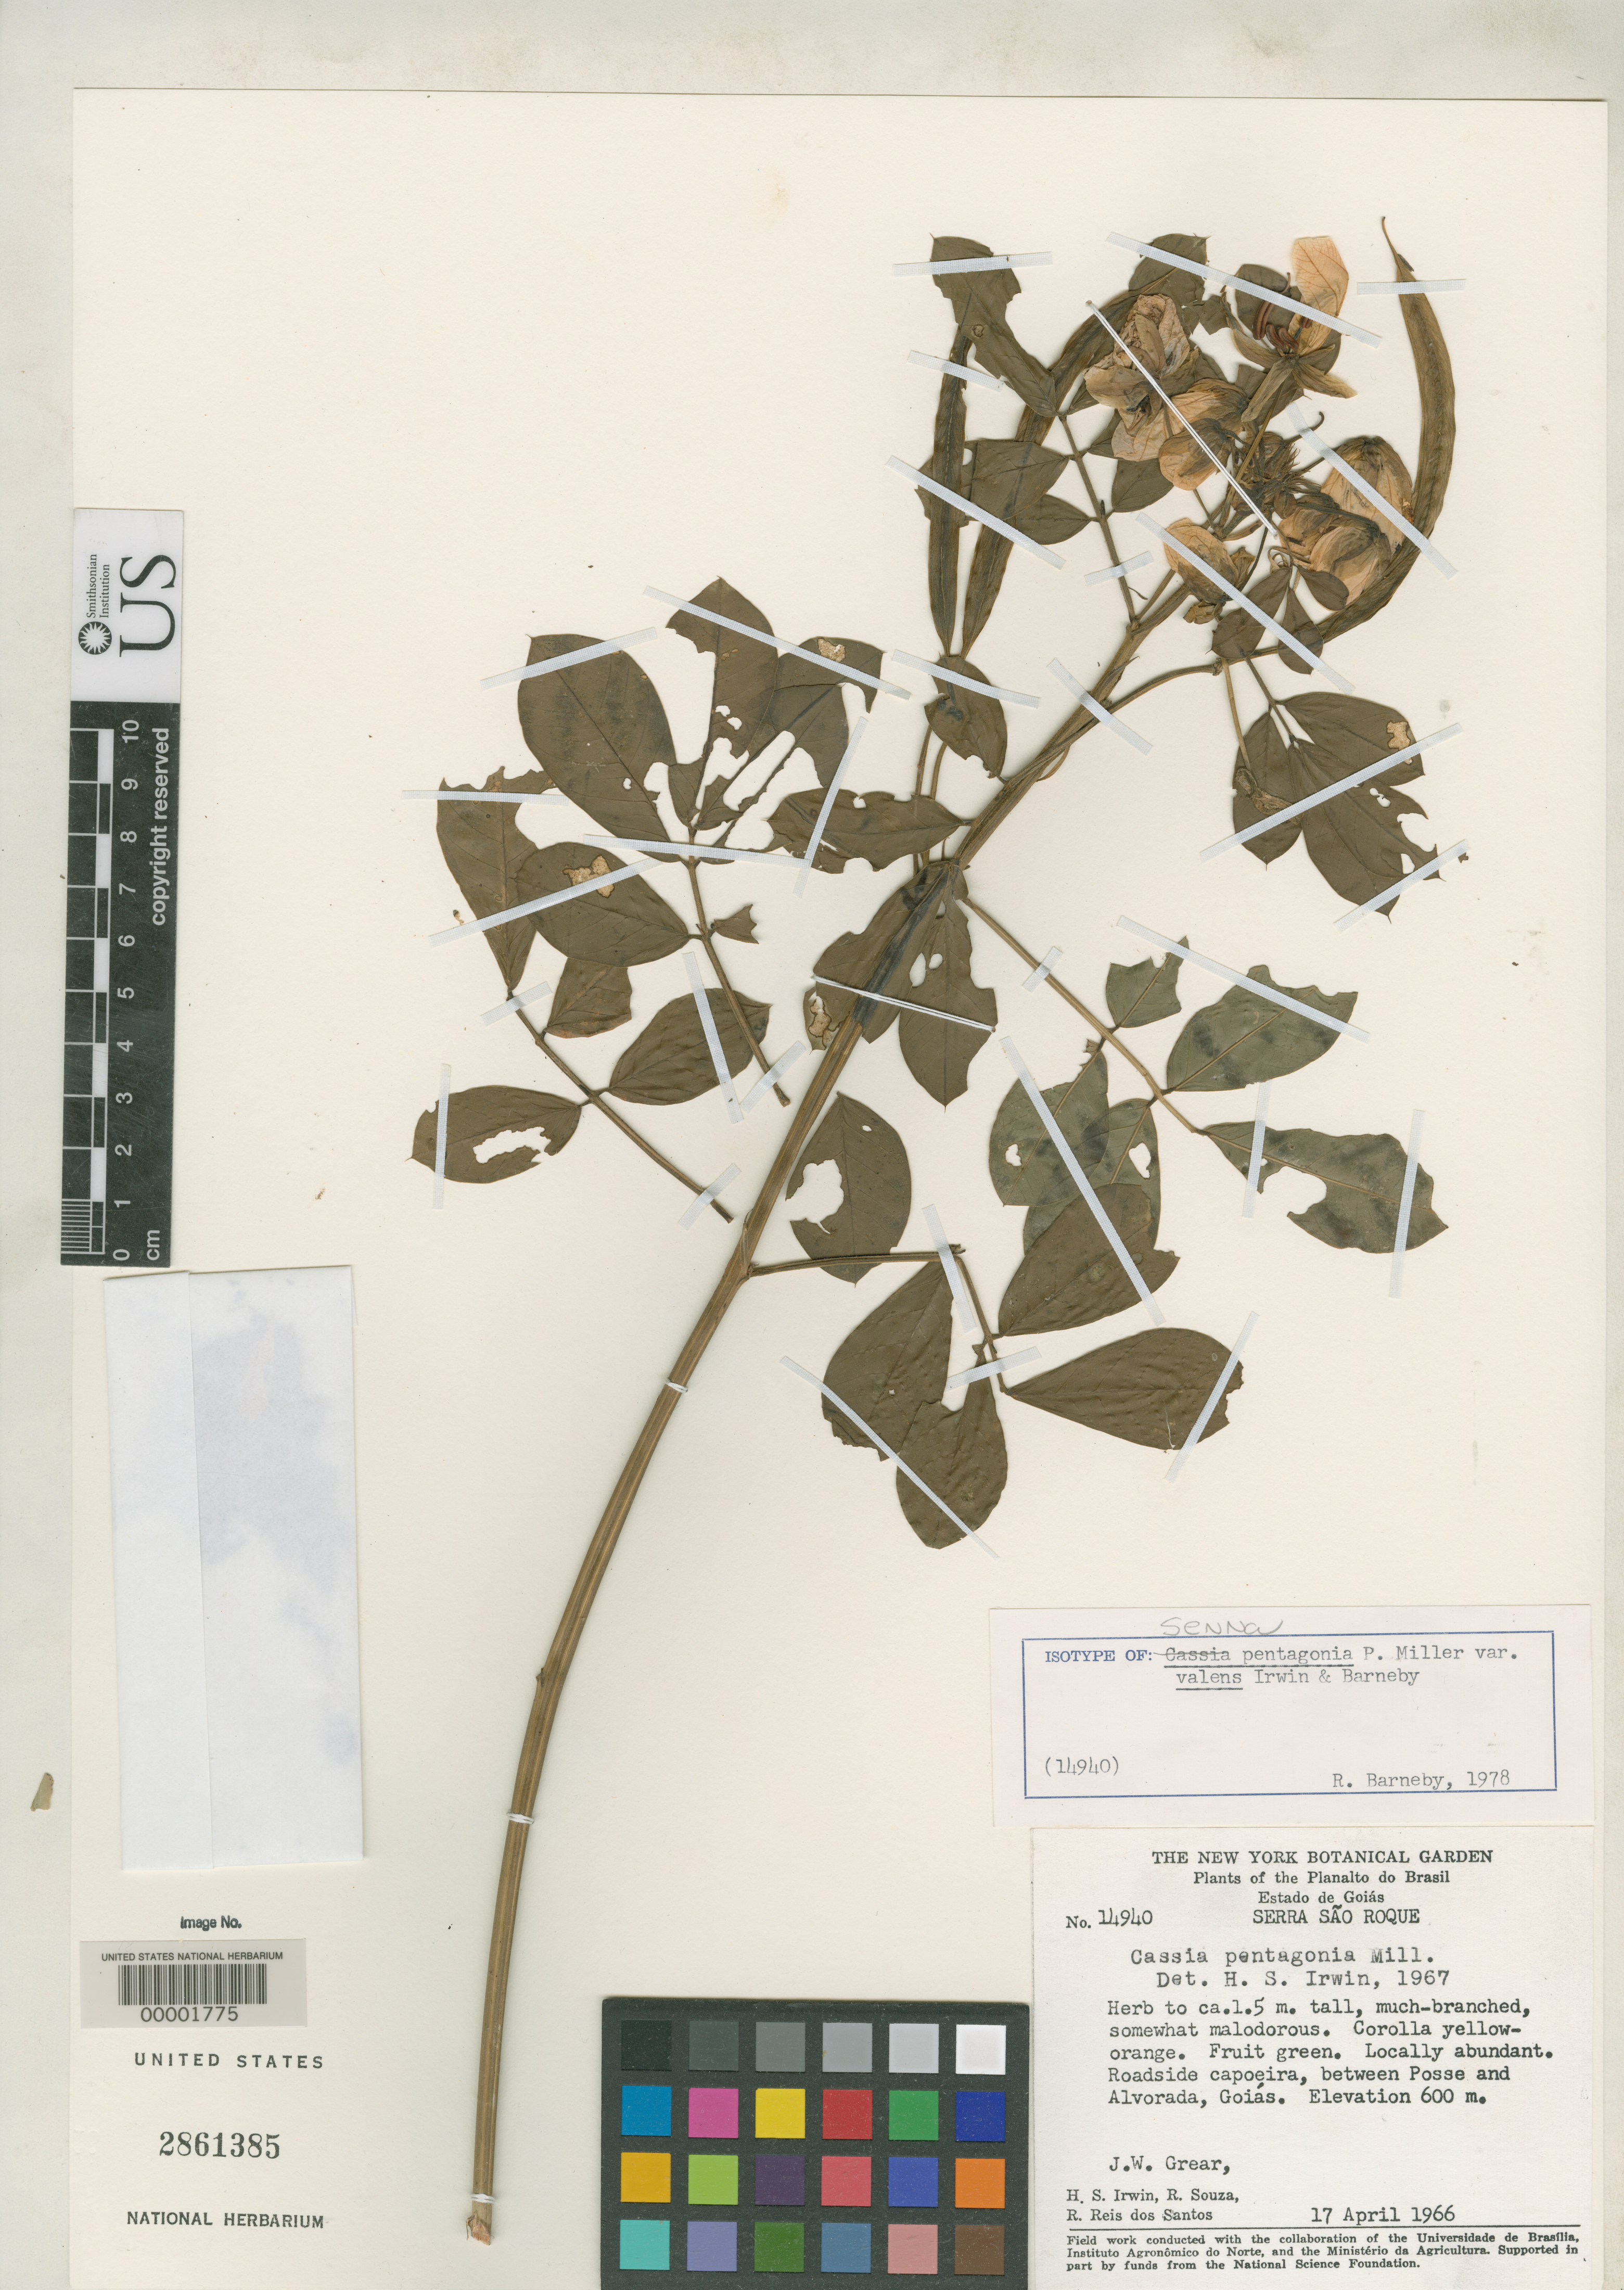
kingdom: Plantae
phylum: Tracheophyta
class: Magnoliopsida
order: Fabales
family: Fabaceae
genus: Senna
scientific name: Senna pentagonia var. valens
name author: H.S. Irwin & Barneby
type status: Isotype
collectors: J. W. Grear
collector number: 14940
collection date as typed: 17 Apr 1966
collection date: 1966-04-17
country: Brazil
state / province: Goiás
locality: Serra Sao Roque between Posse & Lavorada.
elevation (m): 600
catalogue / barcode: US 2861385